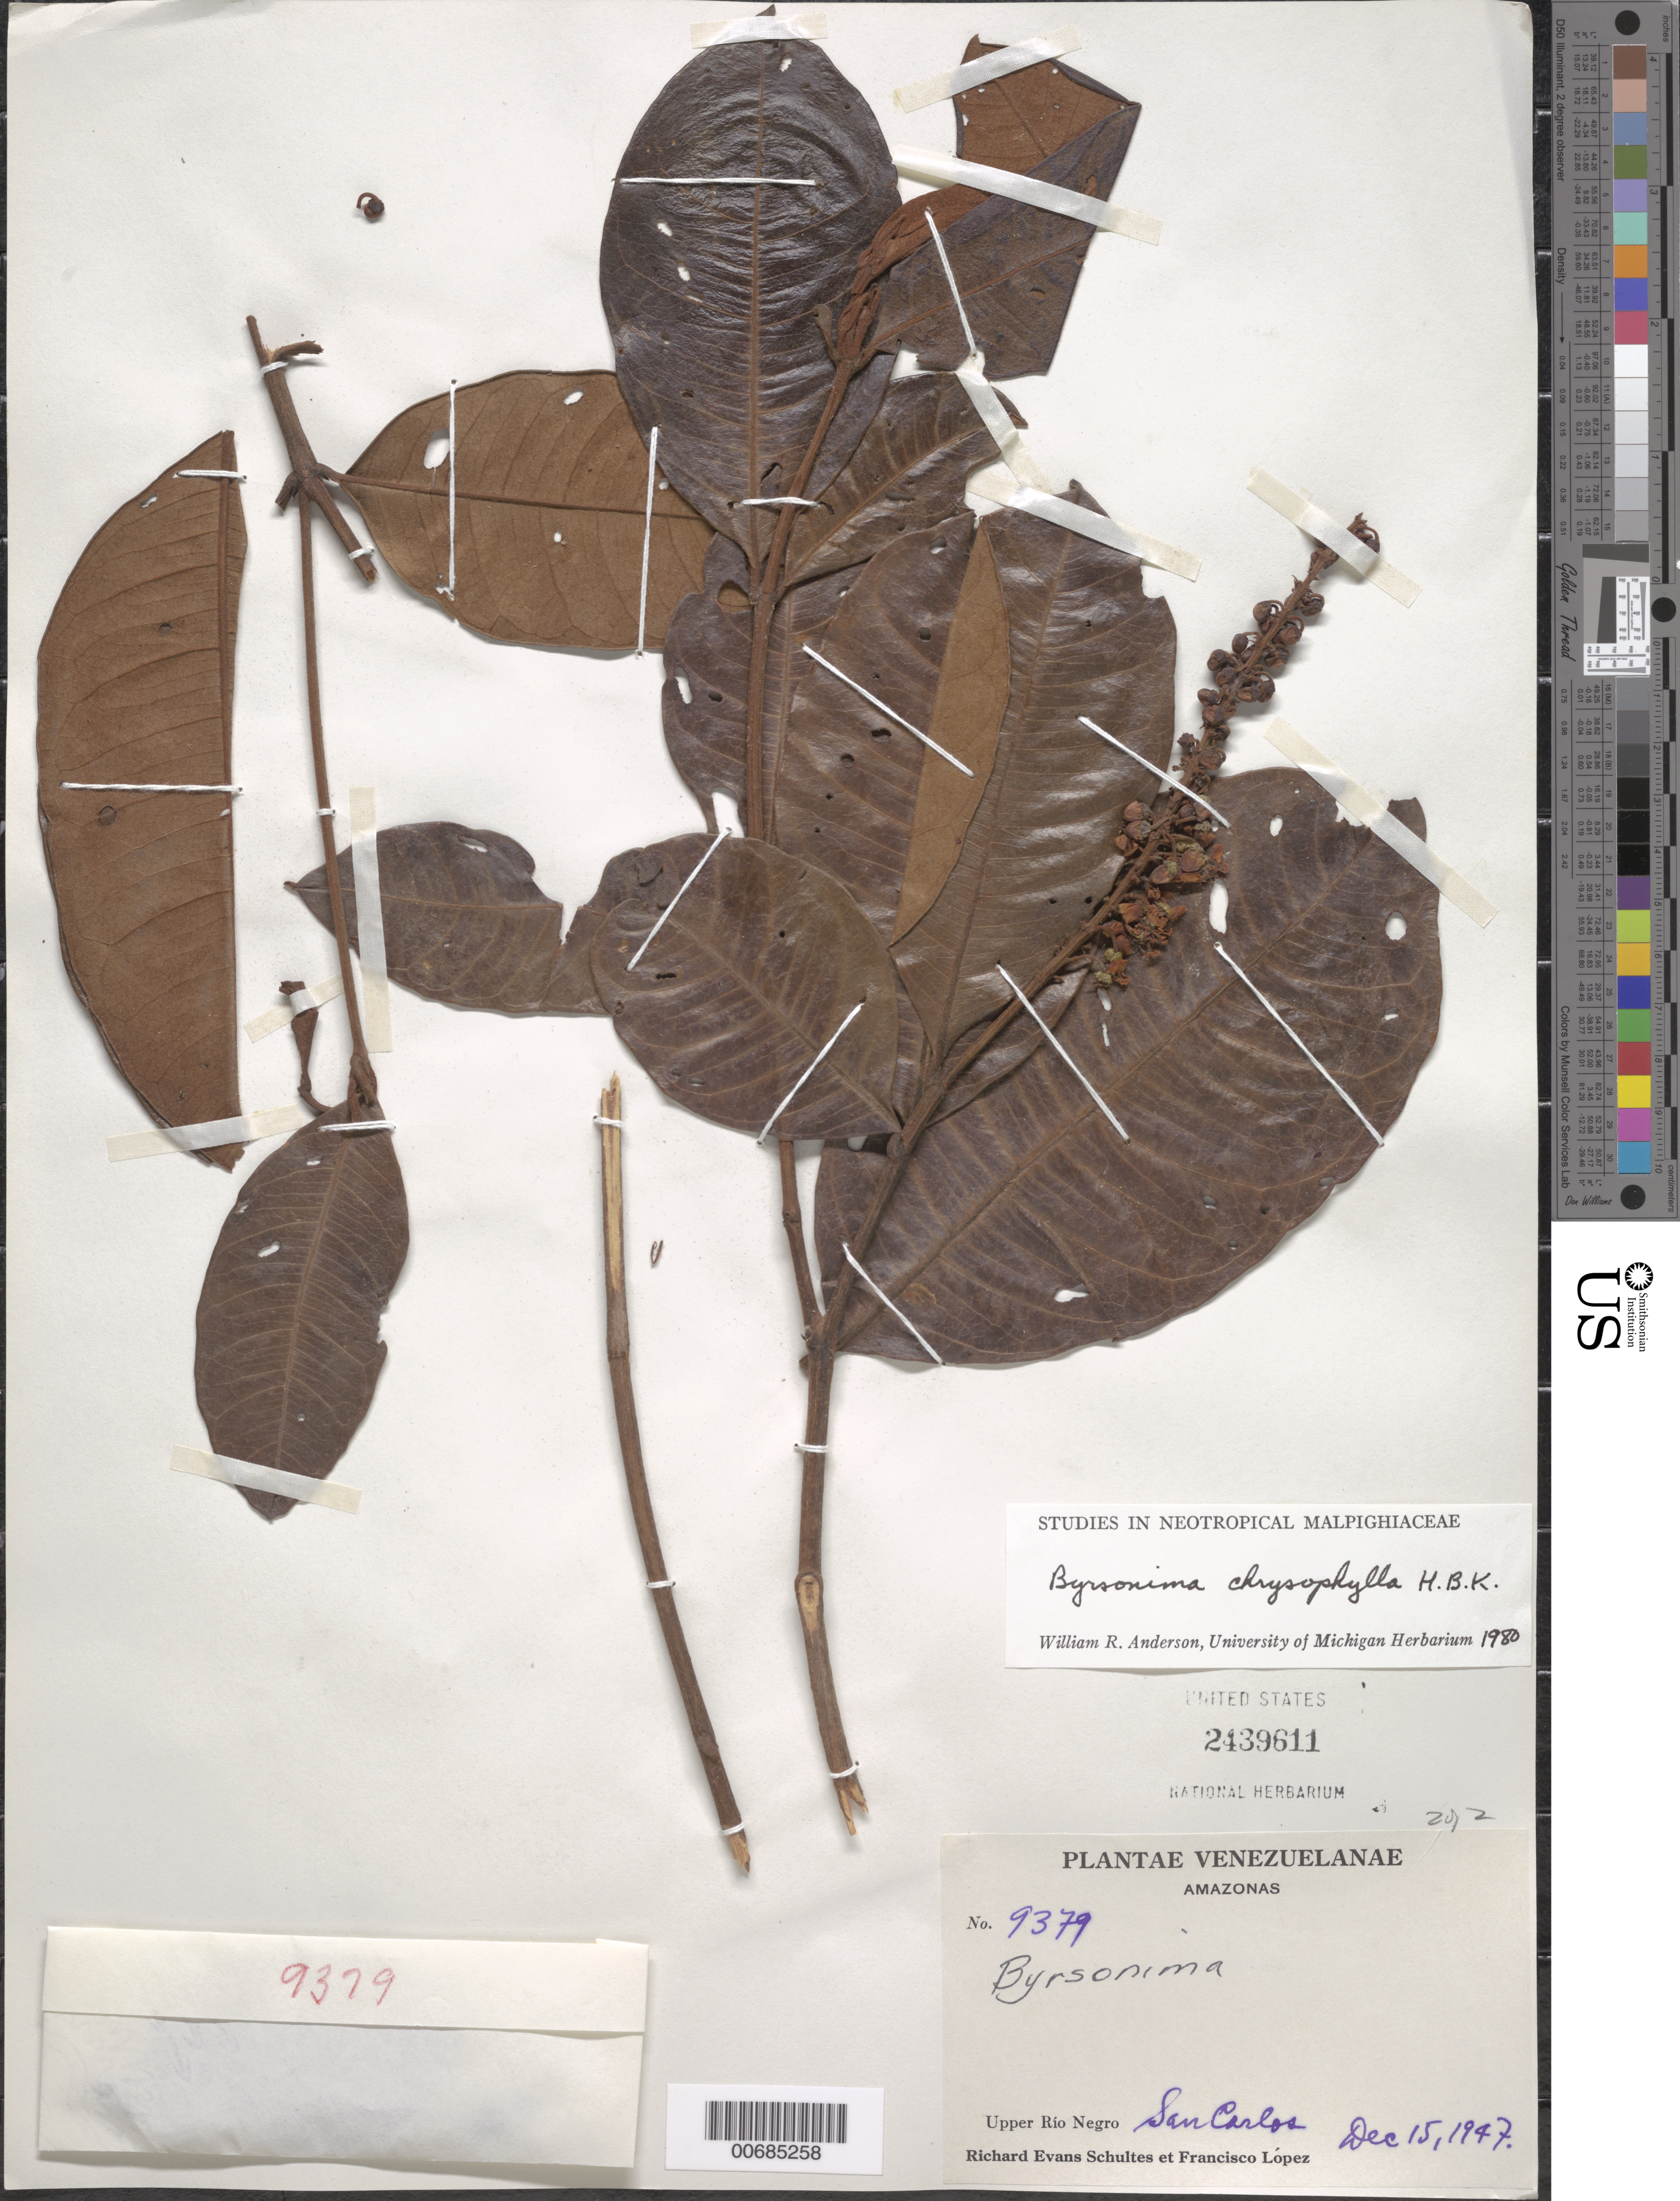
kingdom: Plantae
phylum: Tracheophyta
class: Magnoliopsida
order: Malpighiales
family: Malpighiaceae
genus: Byrsonima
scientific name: Byrsonima chrysophylla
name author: Kunth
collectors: R. E. Schultes & F. Lopéz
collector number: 9379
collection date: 1947-12-15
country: Venezuela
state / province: Amazonas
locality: Upper Río Negro San Carlos.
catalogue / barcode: US 2439611